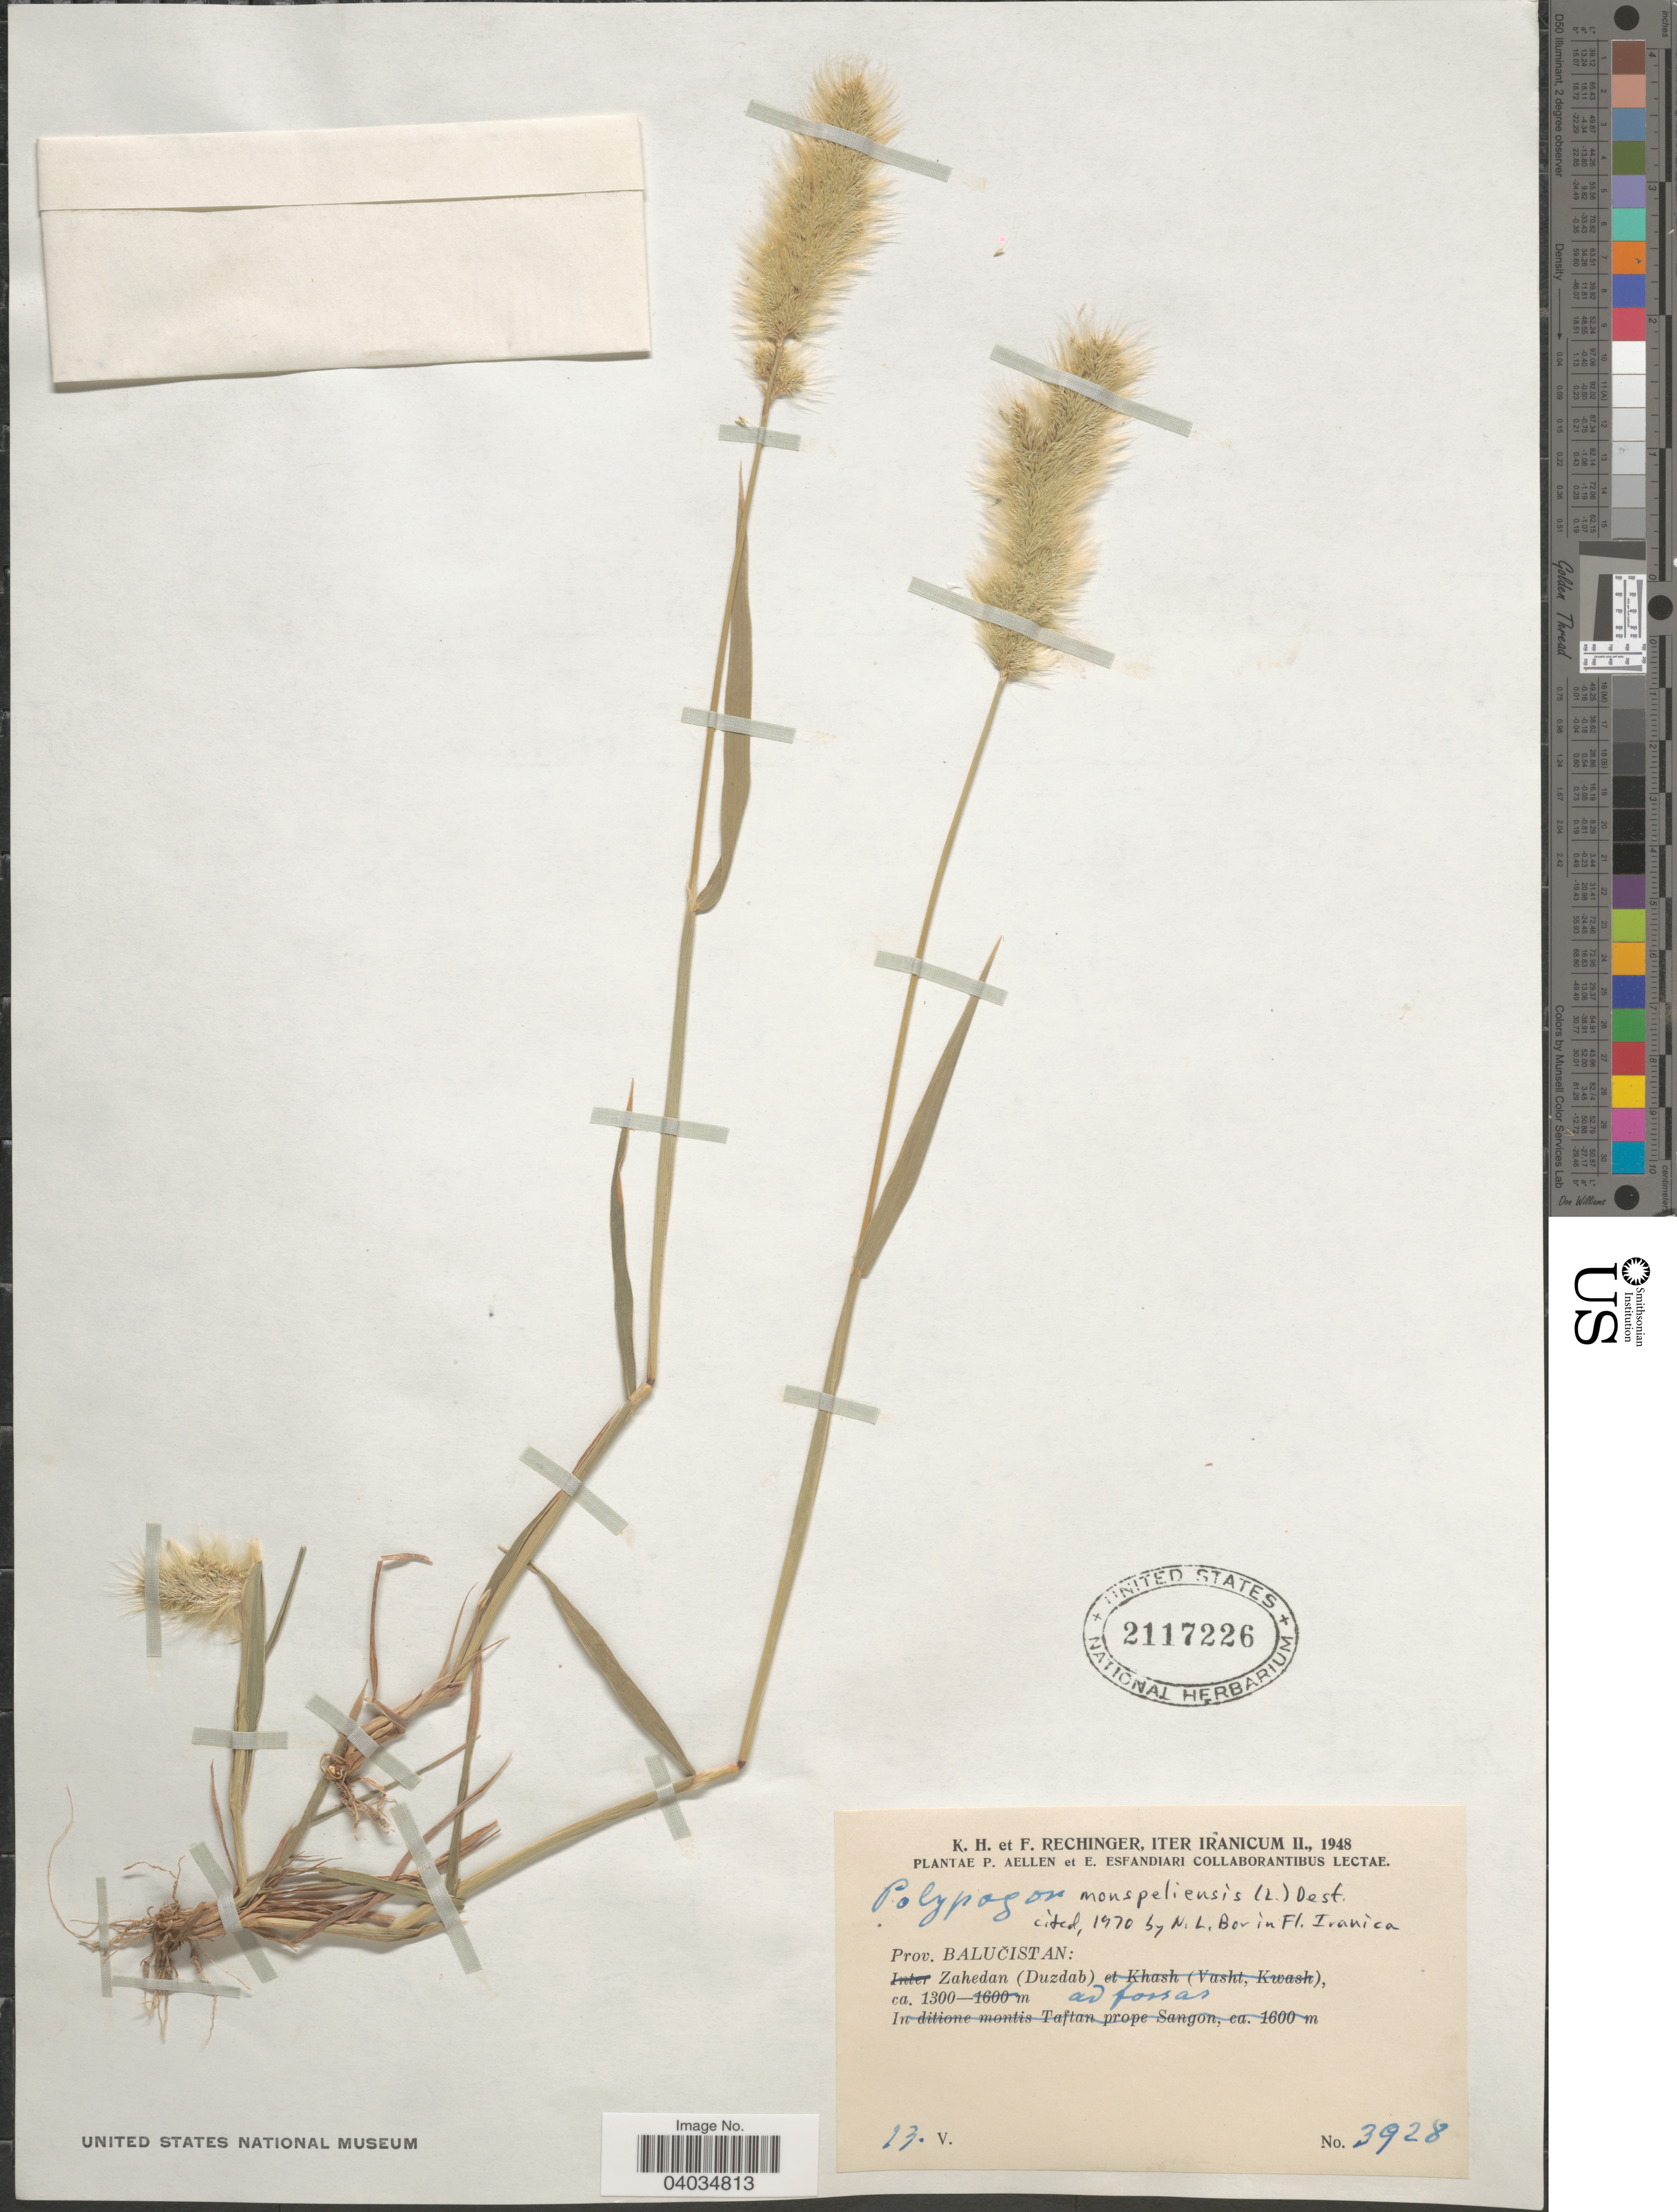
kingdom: Plantae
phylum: Tracheophyta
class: Liliopsida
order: Poales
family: Poaceae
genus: Polypogon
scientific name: Polypogon monspeliensis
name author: (L.) Desf.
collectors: K. H. Rechinger & F. Rechinger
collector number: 3928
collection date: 1948-05-23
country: Iran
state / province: Sistan and Baluchistan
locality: Prov. Balučistan: Zahedan (Duzdab).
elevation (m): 1300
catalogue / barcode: US 2117226